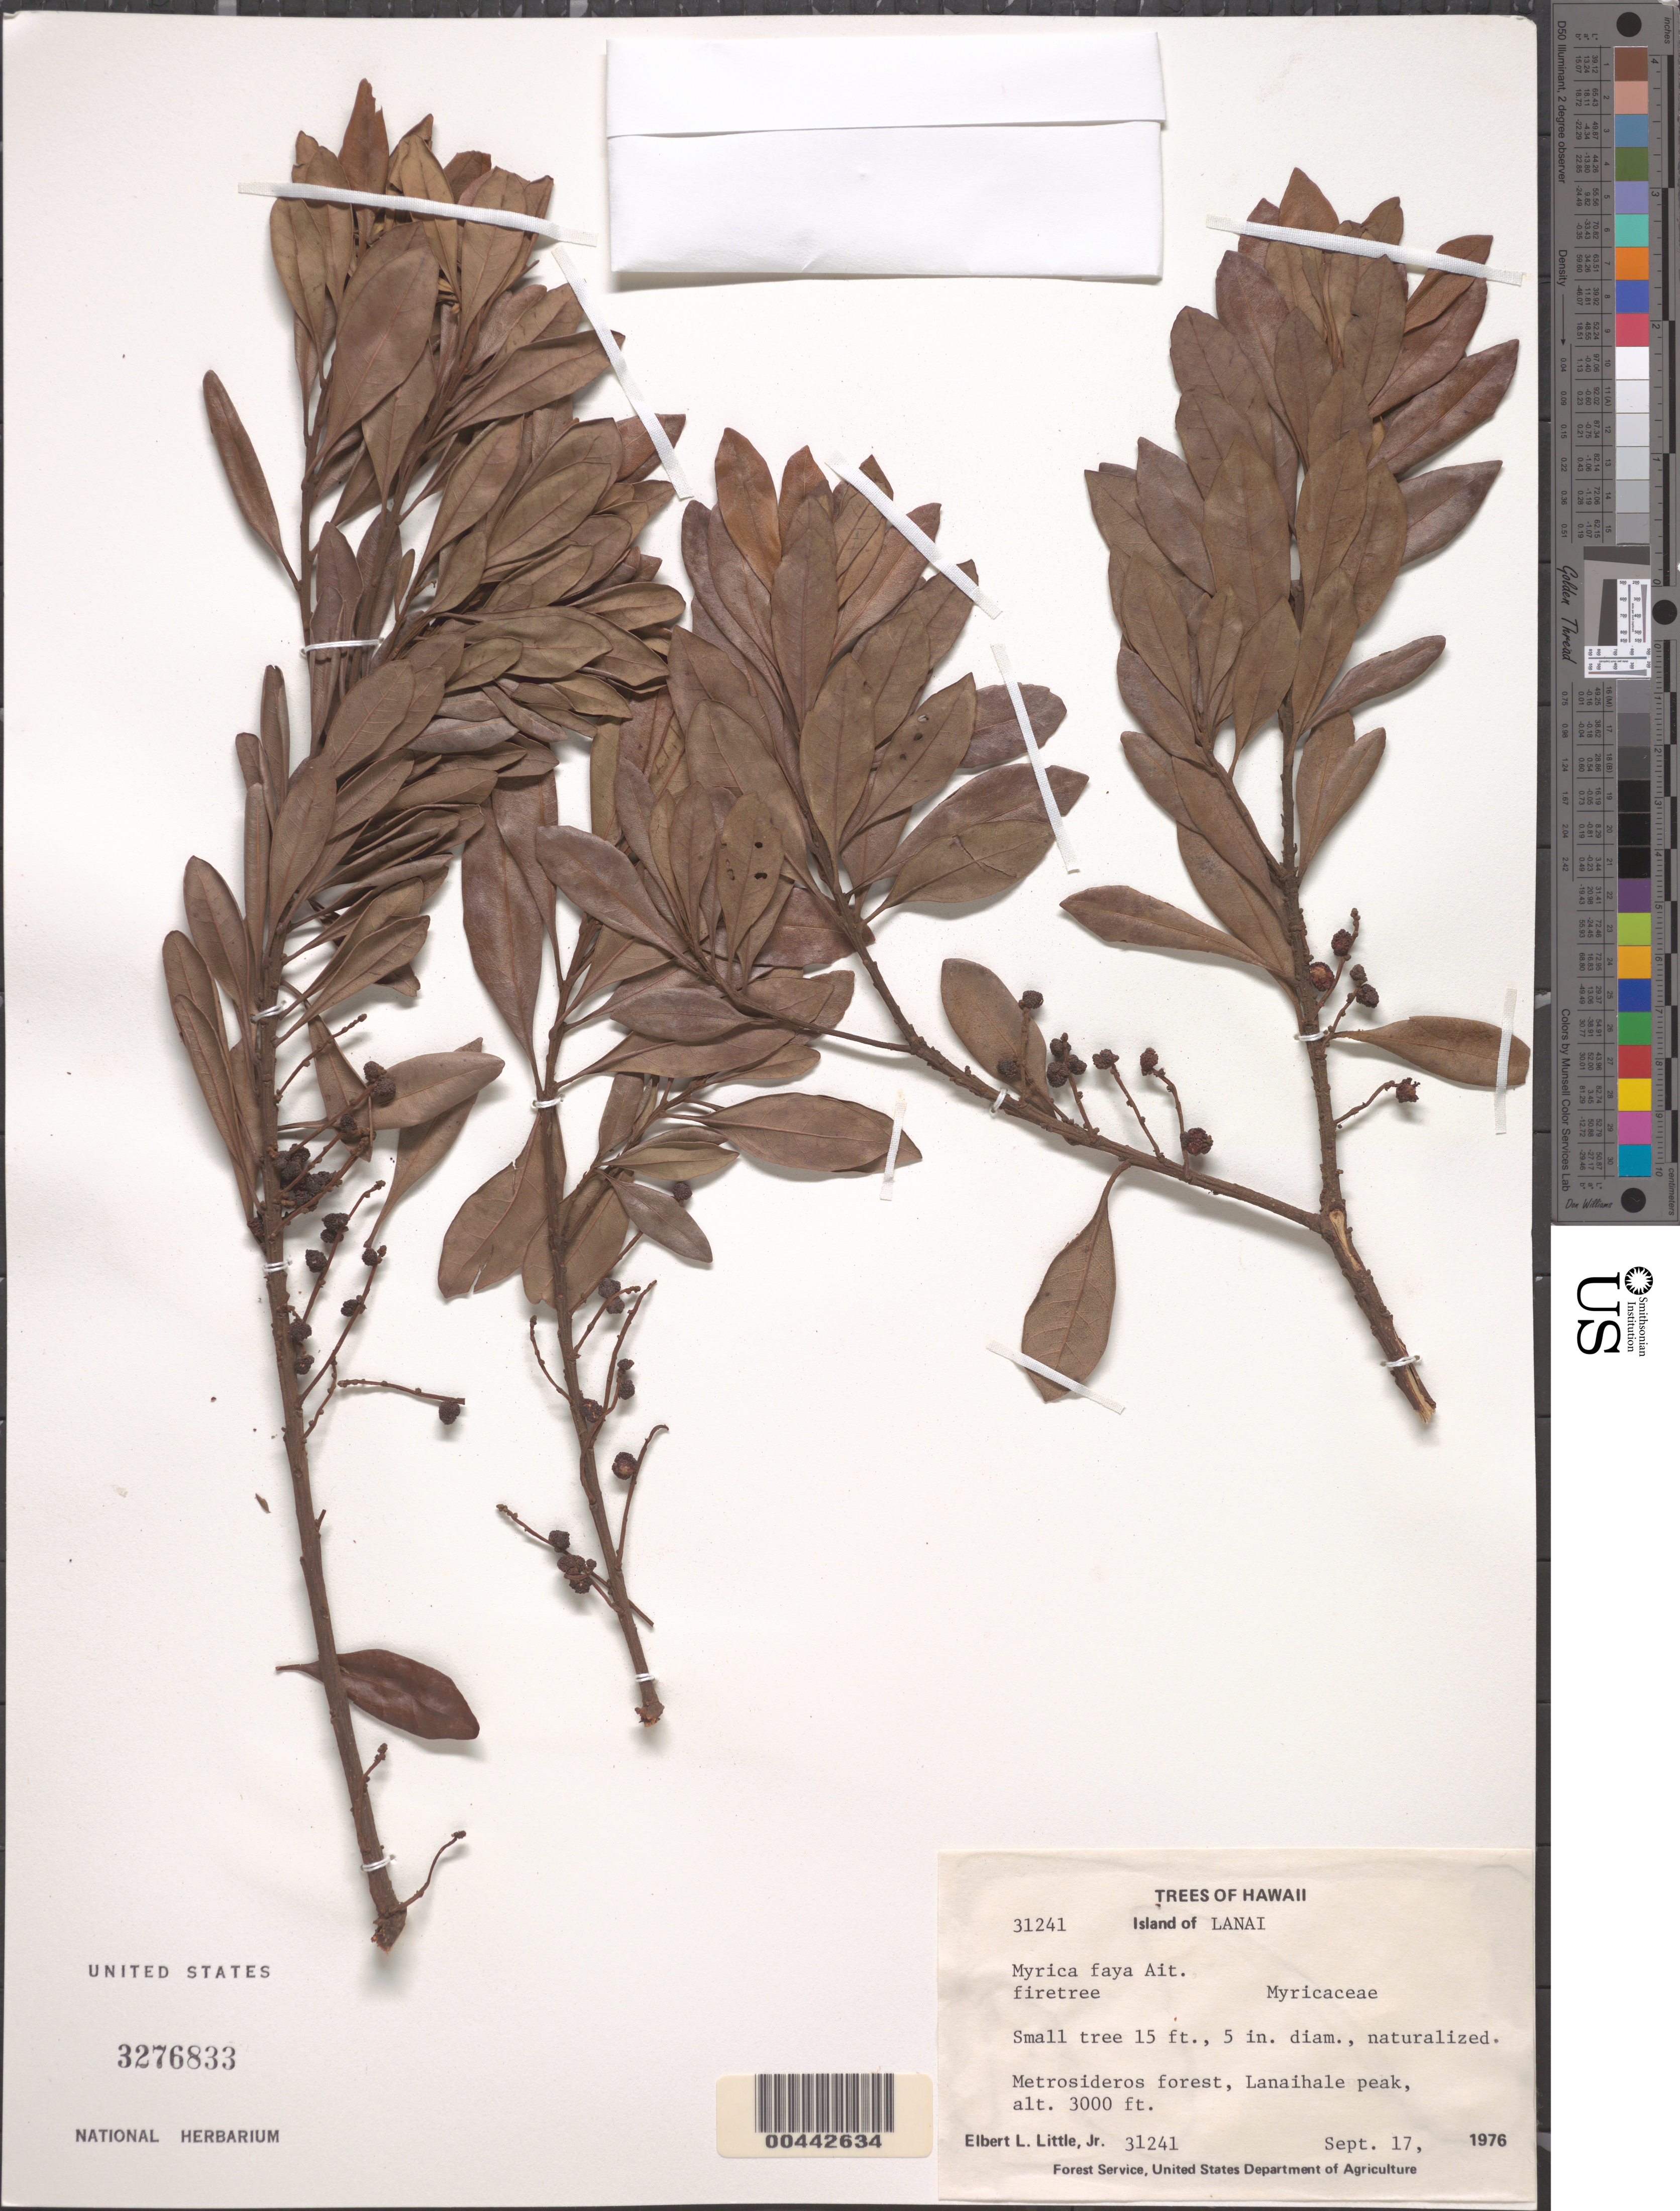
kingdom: Plantae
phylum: Tracheophyta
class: Magnoliopsida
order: Fagales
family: Myricaceae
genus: Morella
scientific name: Morella faya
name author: (Aiton) Wilbur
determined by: Wagner, W. L., (BOT), Smithsonian Institution - National Museum of Natural History (UNITED STATES)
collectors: E. L. Little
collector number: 31241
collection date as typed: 17 Sep 1976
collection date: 1976-09-17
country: United States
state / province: Hawaii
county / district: Maui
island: Lana'i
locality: Lanaihale peak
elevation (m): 914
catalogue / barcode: US 3276833